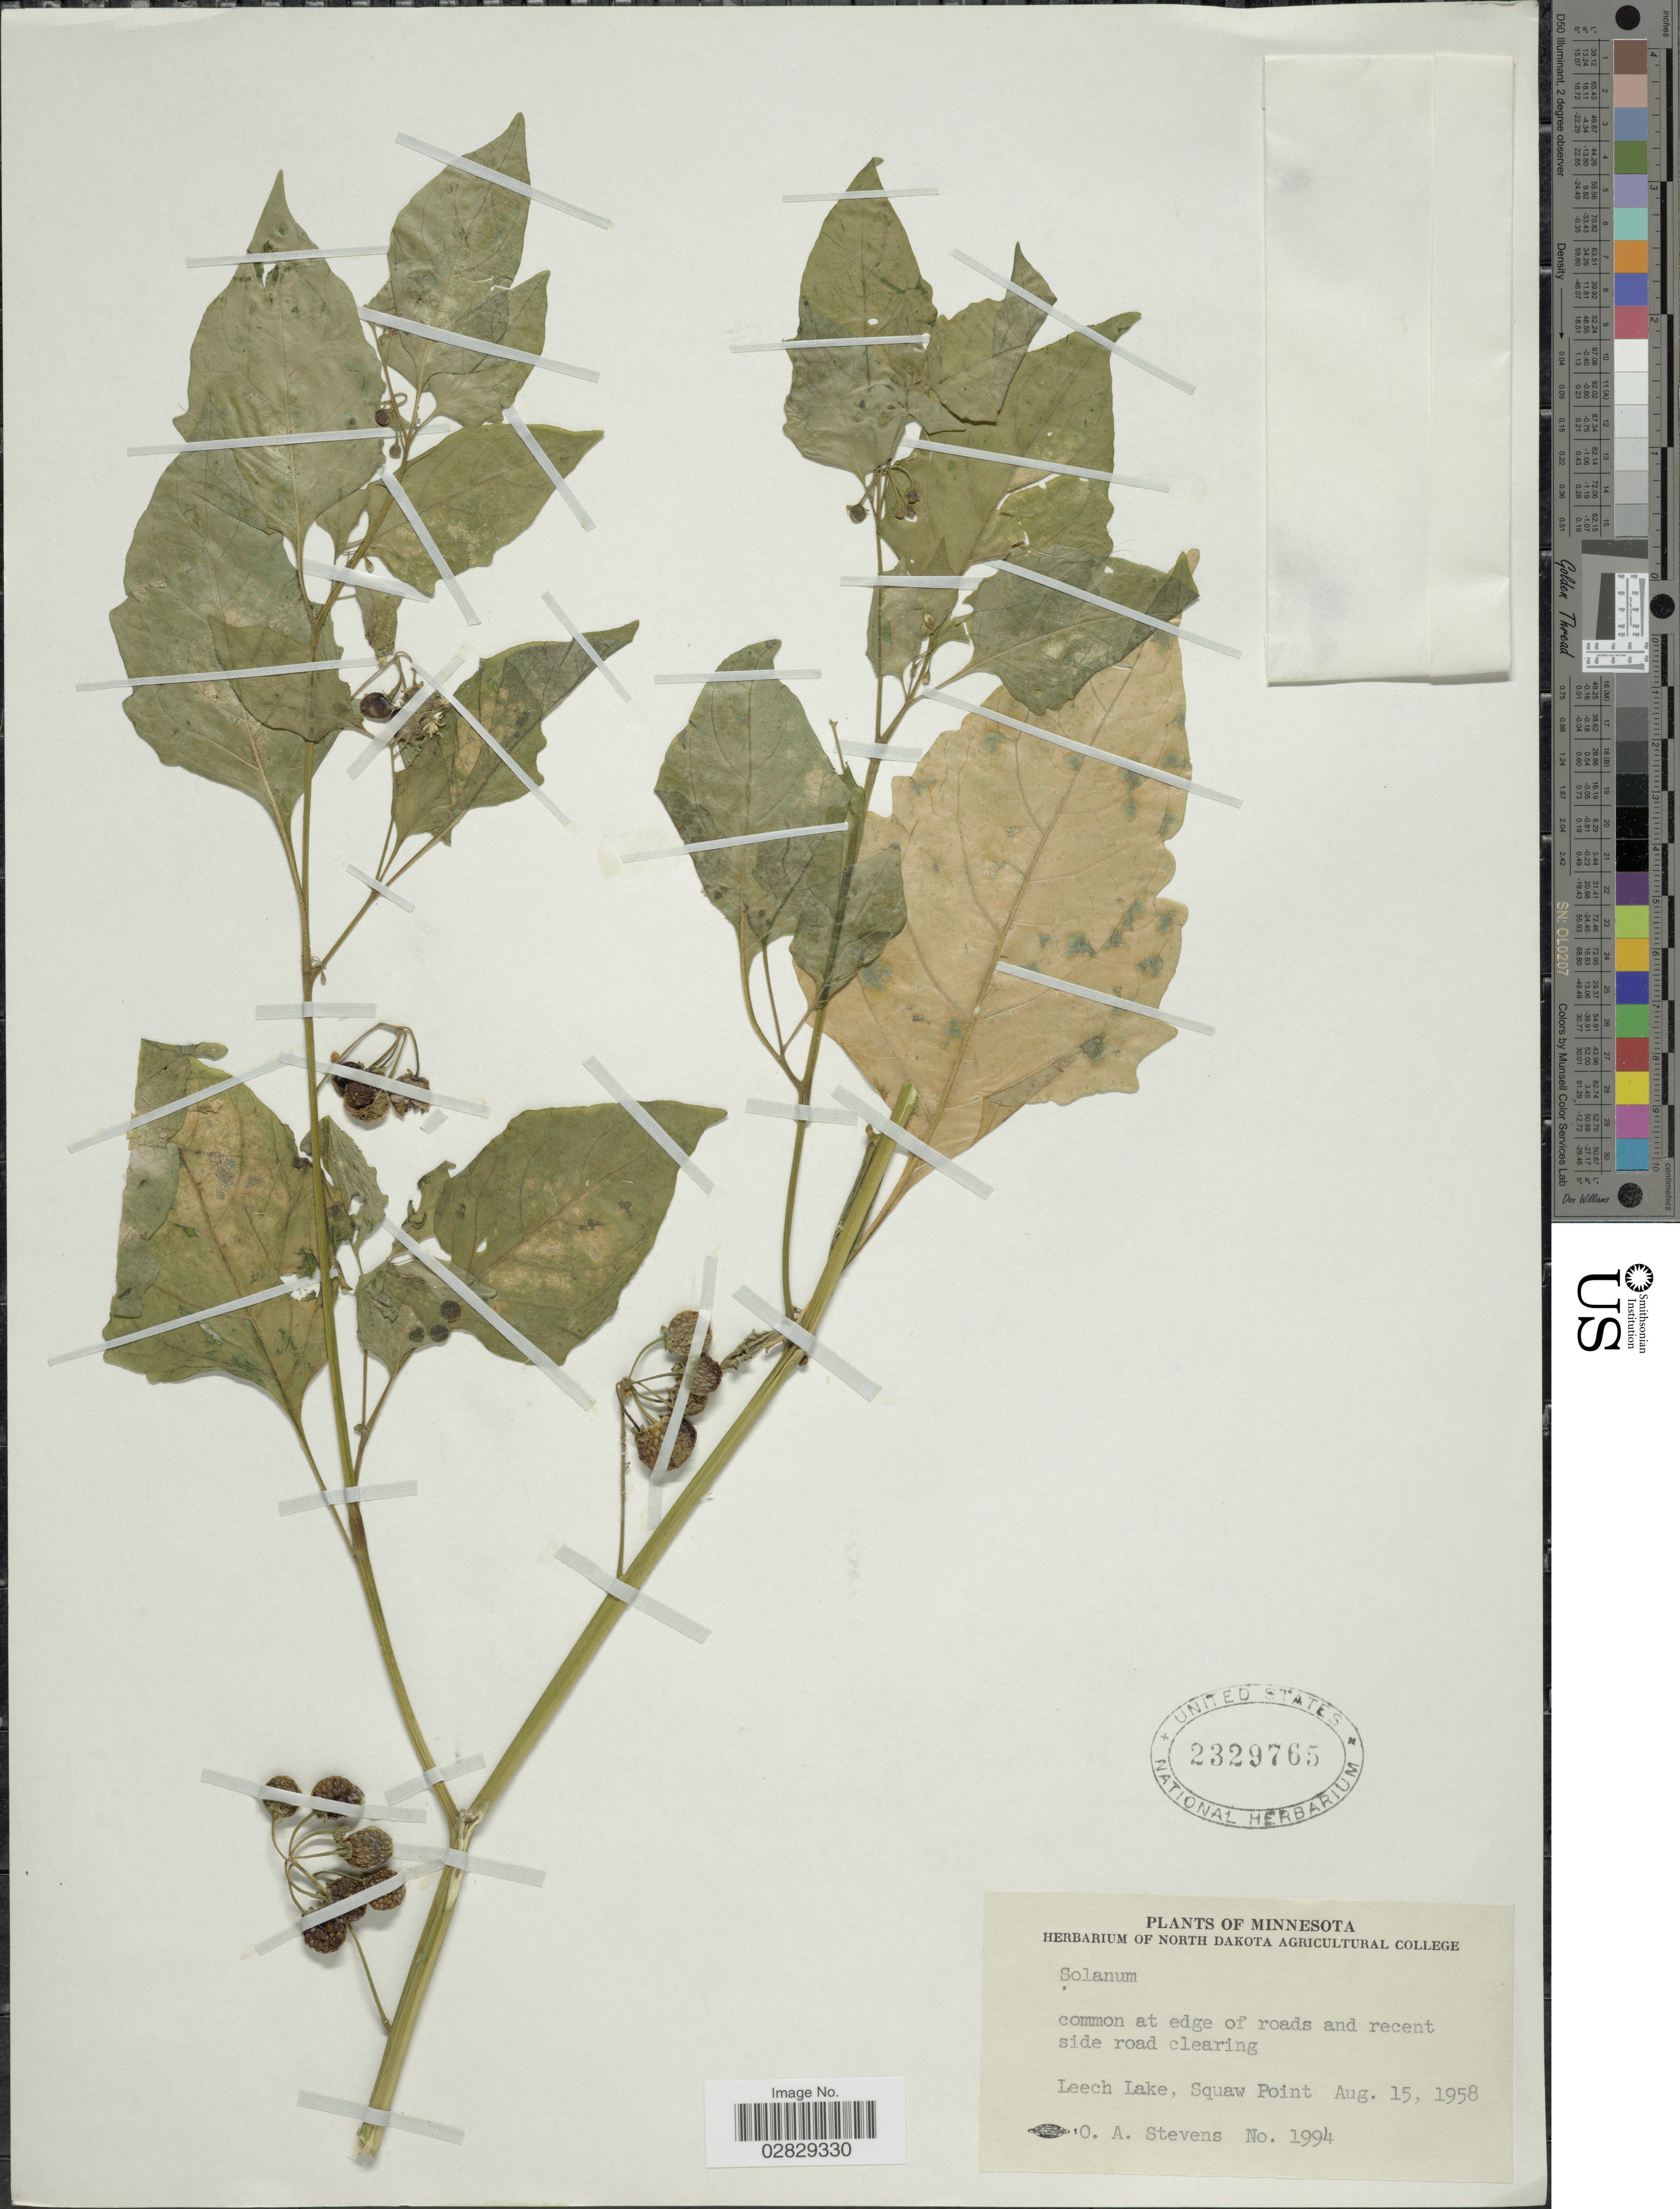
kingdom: Plantae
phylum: Tracheophyta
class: Magnoliopsida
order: Solanales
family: Solanaceae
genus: Solanum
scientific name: Solanum sp.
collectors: O. A. Stevens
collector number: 1994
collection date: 1958-08-15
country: United States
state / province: Minnesota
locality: Common at edge of roads and recent side road clearing. Leech Lake, Squaw Point.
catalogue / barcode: US 2329765